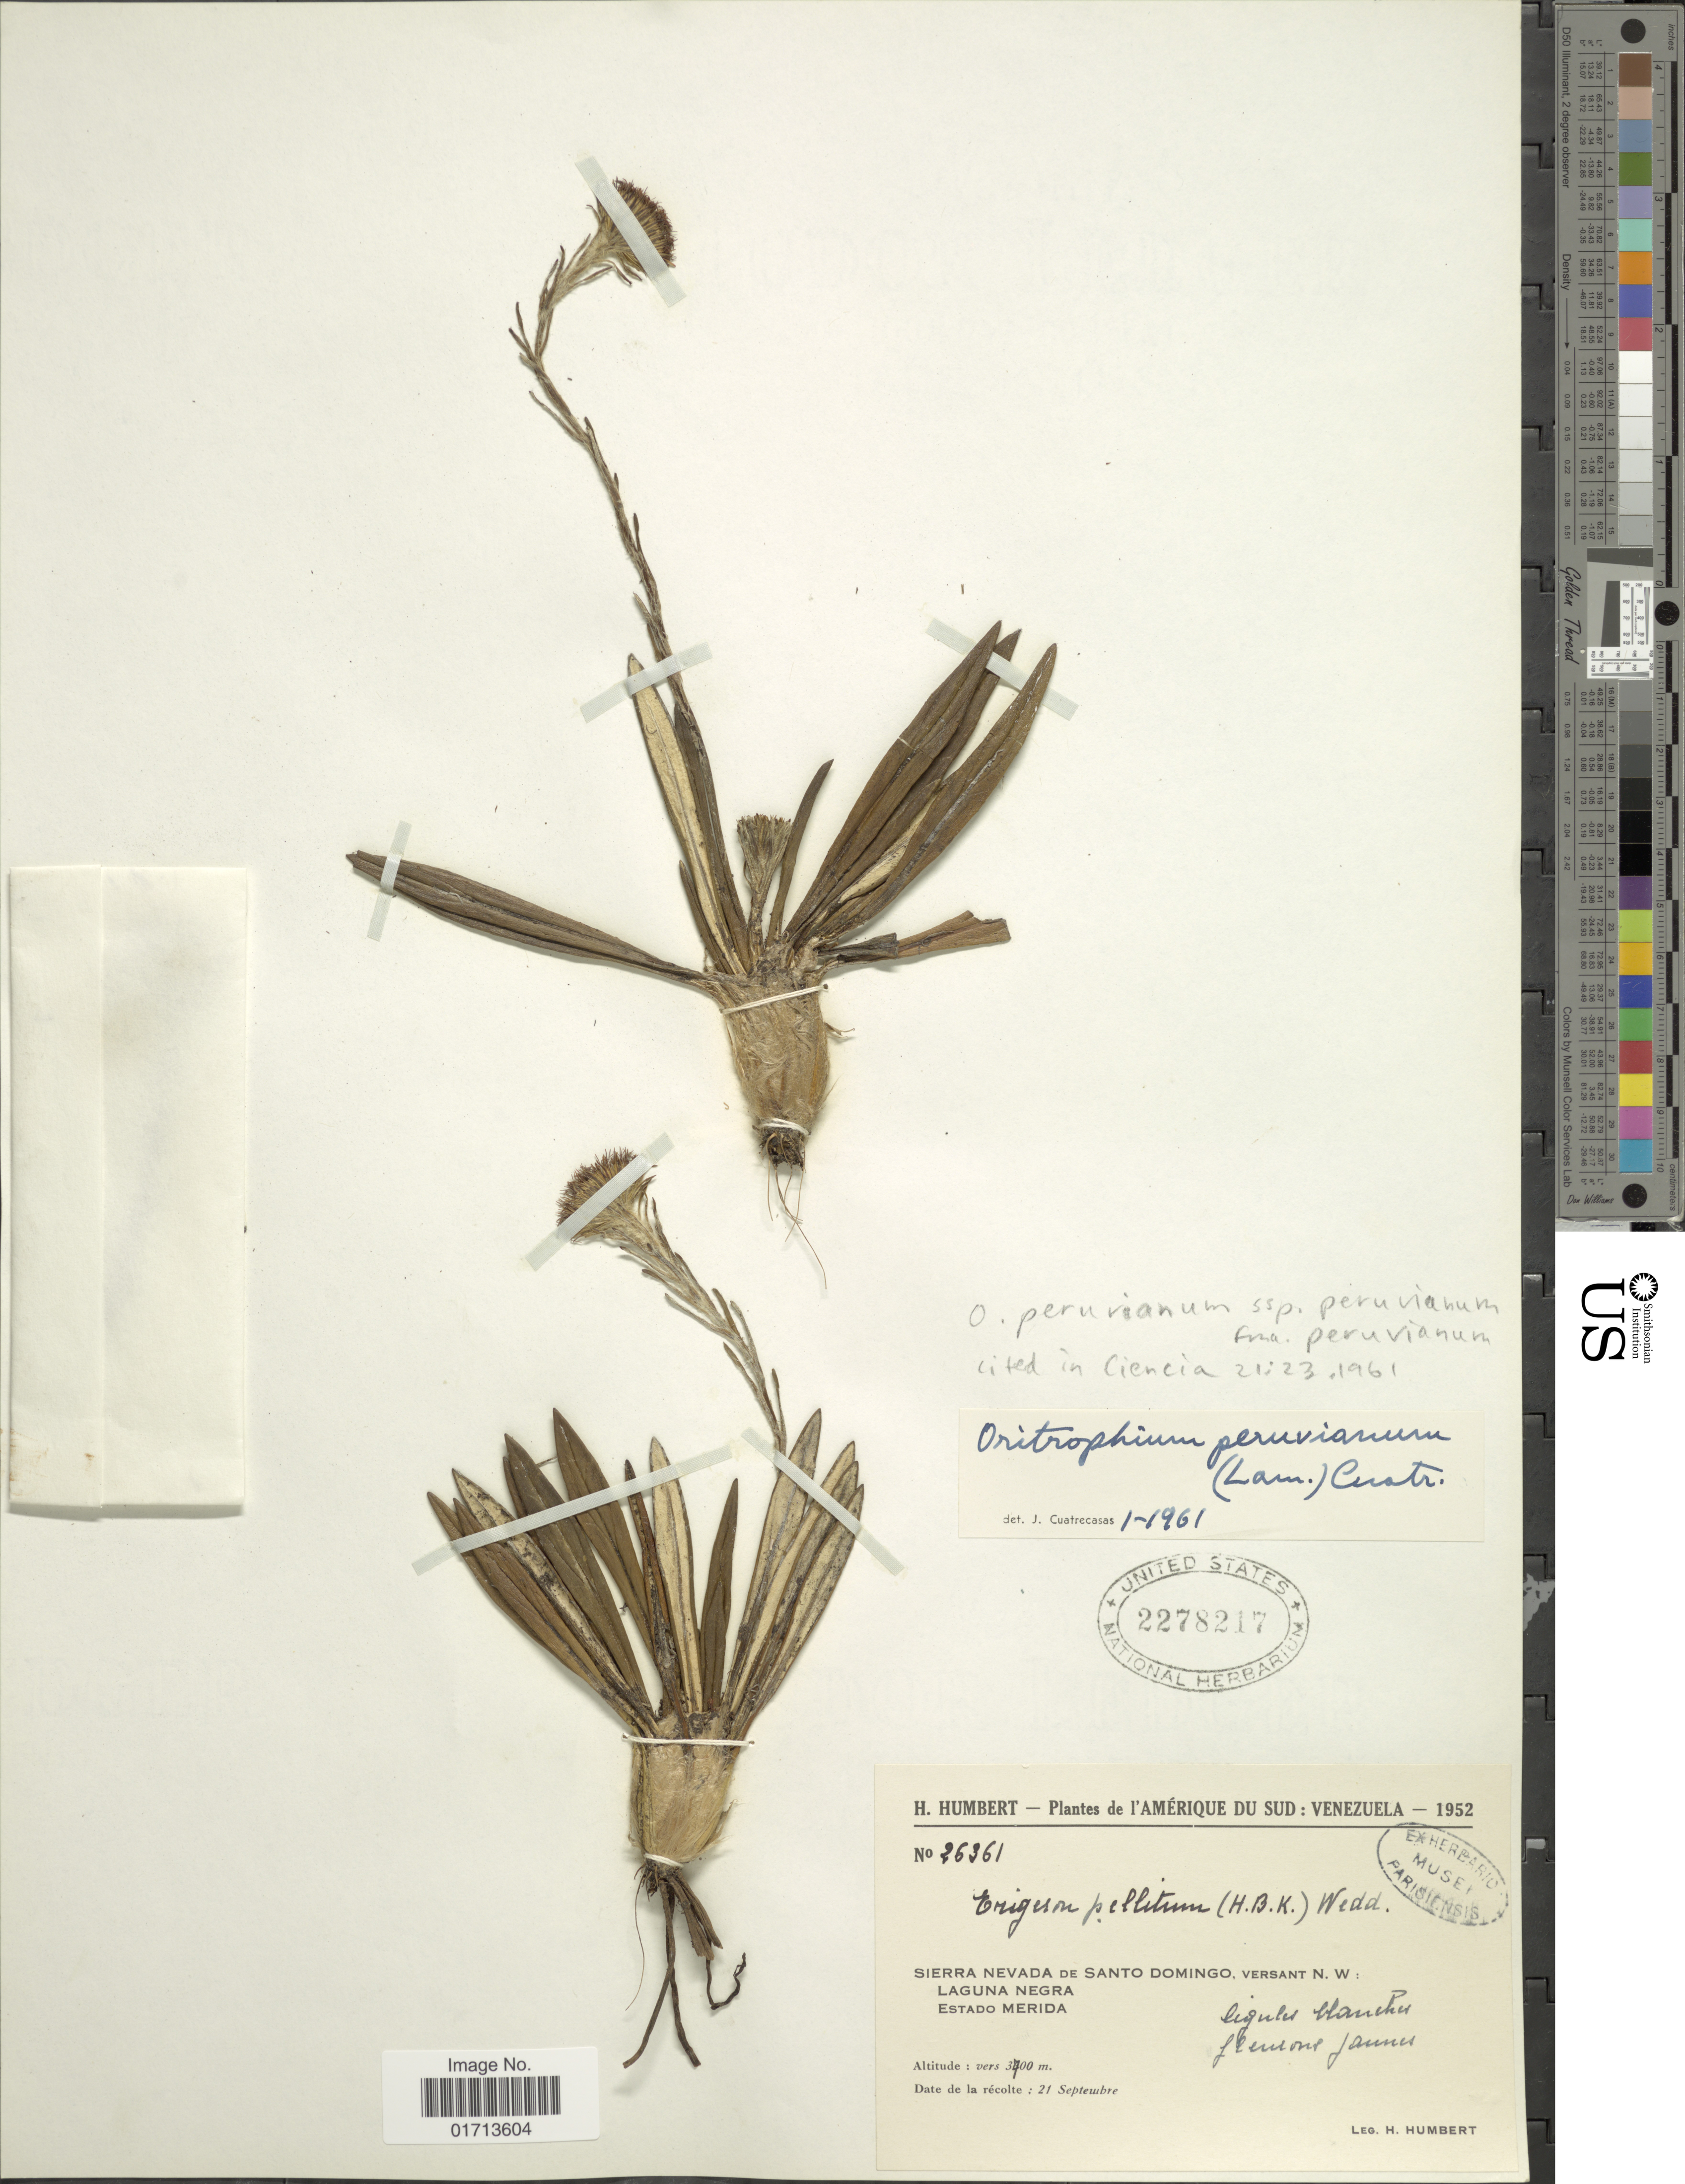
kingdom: Plantae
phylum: Tracheophyta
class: Magnoliopsida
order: Asterales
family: Asteraceae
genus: Oritrophium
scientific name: Oritrophium peruvianum f. peruvianum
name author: (Lam.) Cuatrec.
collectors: H. Humbert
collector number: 26361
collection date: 1952-09-21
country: Venezuela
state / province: Mérida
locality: Sierra Nevada de Santo Domingo, versant N. W.: Laguna Negra, Estado Merida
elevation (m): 3700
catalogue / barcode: US 2278217